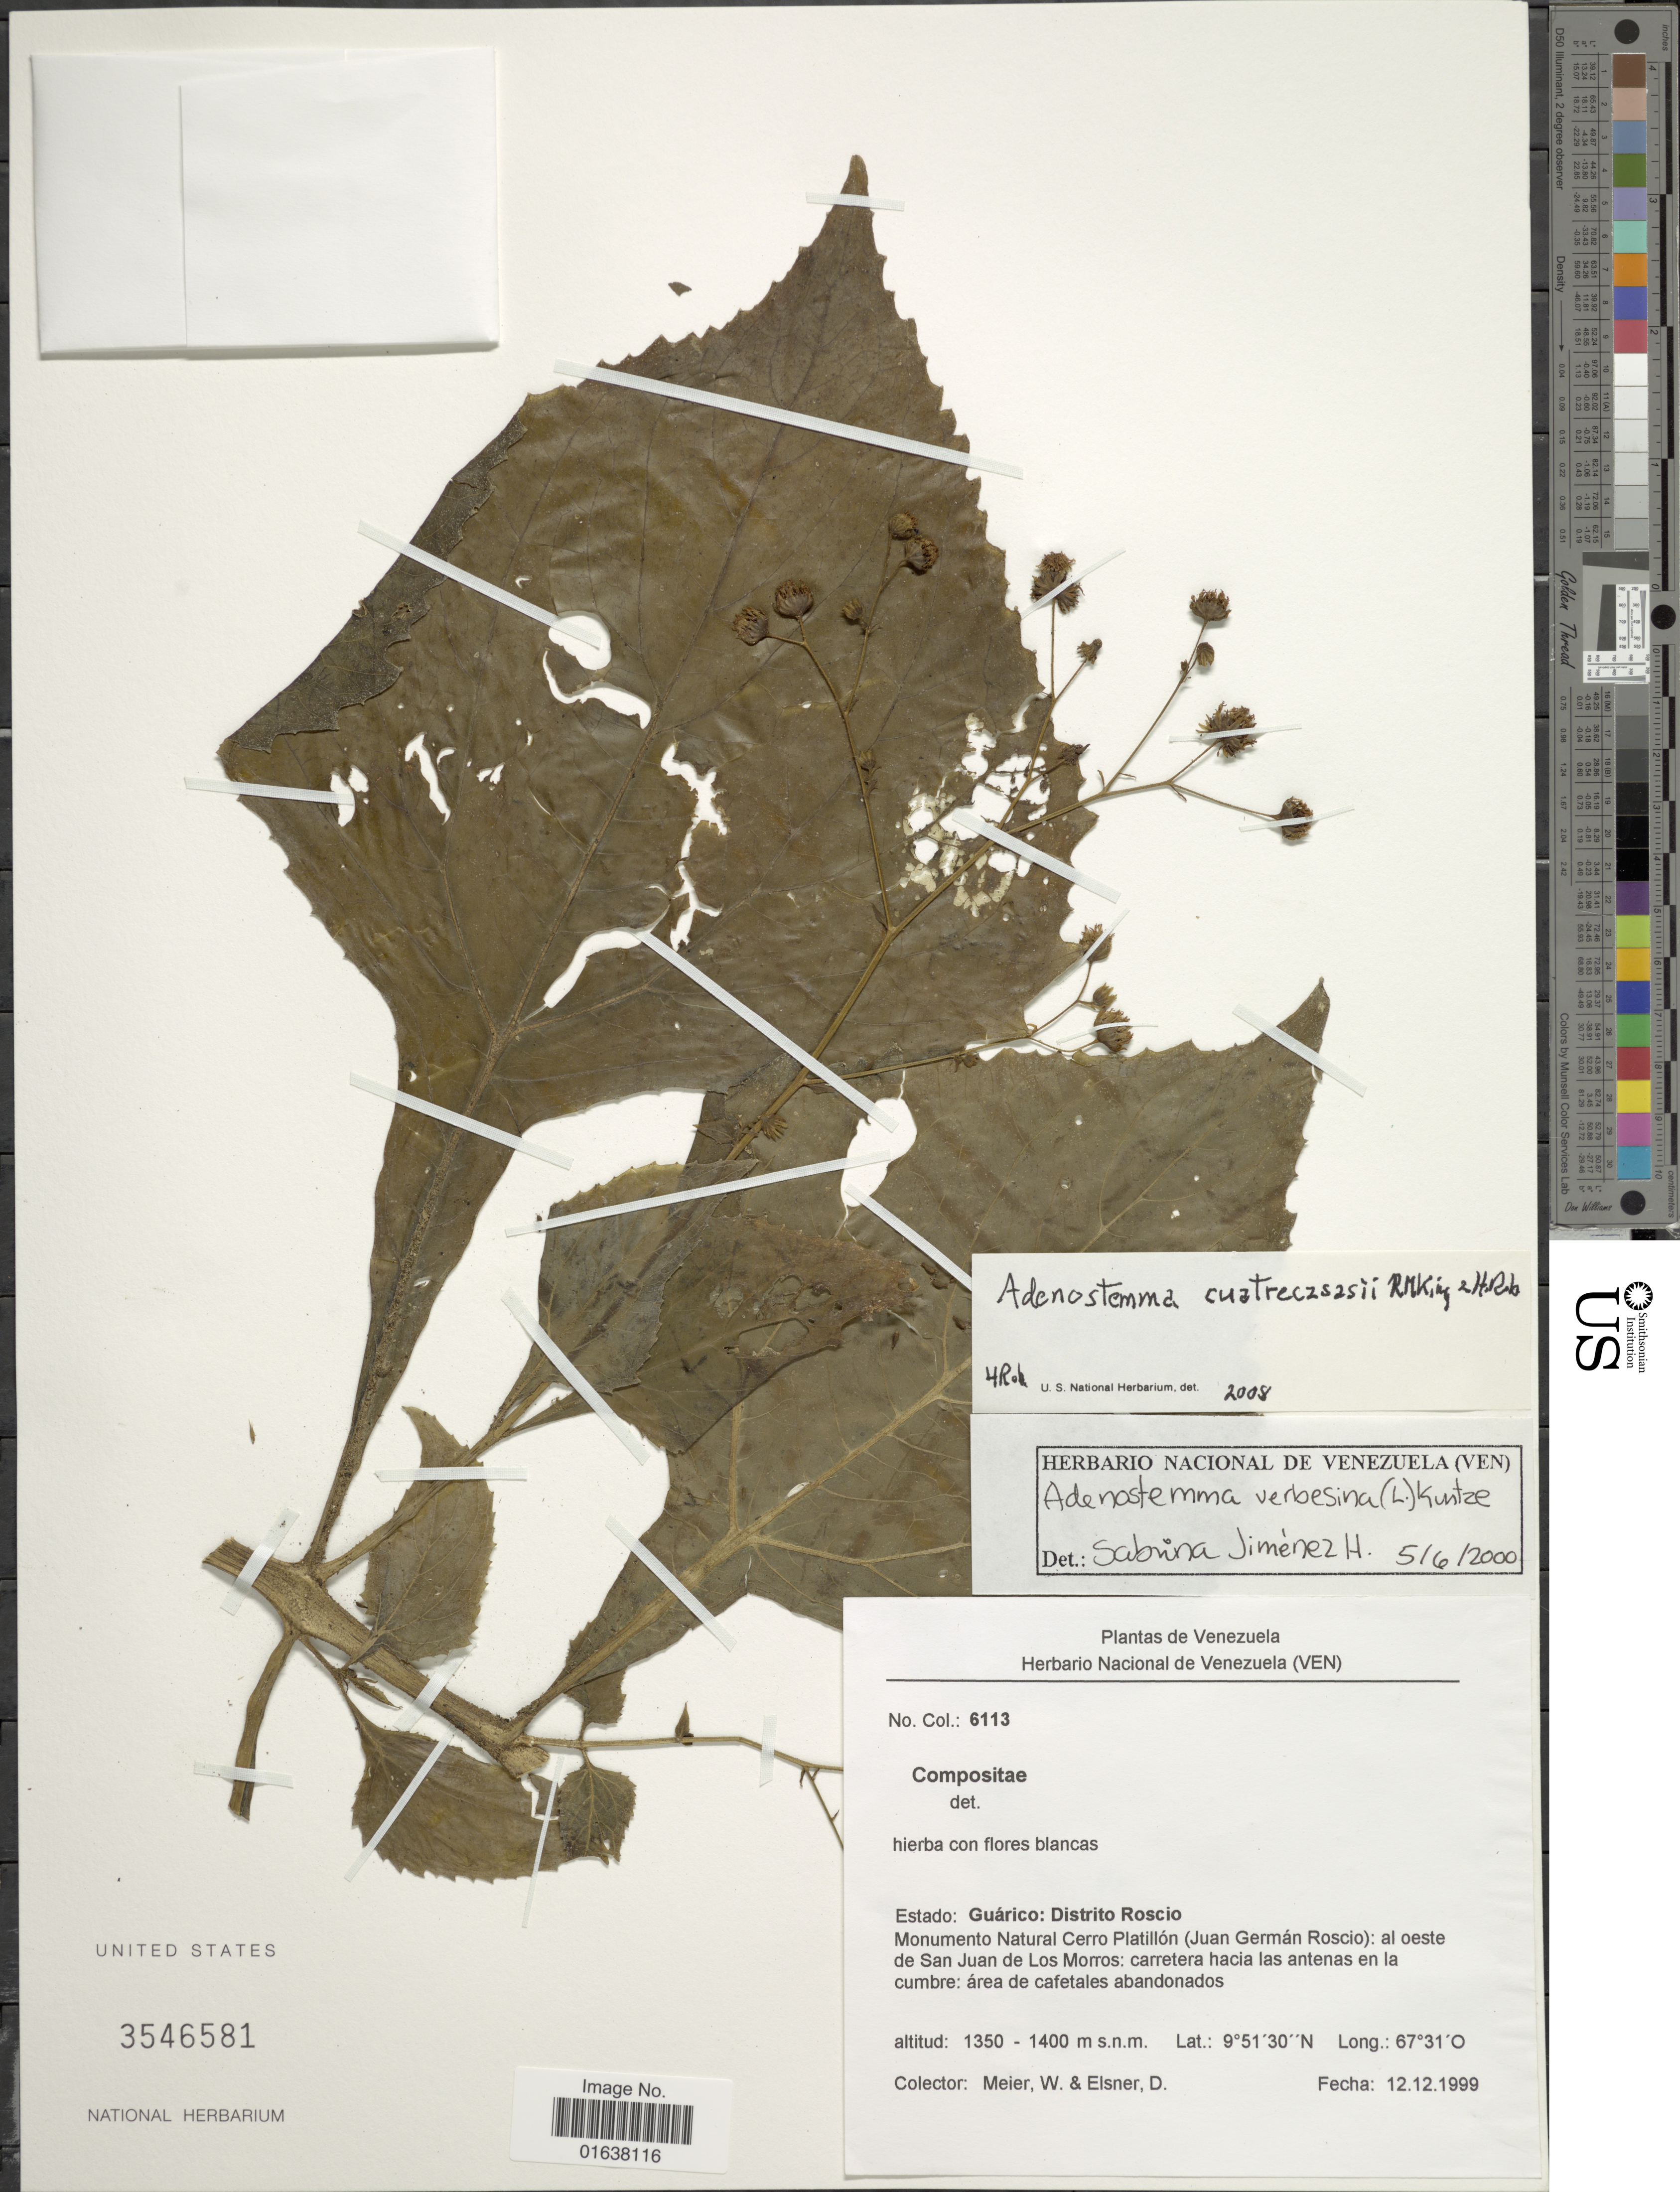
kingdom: Plantae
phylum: Tracheophyta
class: Magnoliopsida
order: Asterales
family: Asteraceae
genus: Adenostemma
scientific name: Adenostemma cuatrecasasii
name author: R.M. King & H. Rob.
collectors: W. Meier & D. Elsner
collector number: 6113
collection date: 1999-12-12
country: Venezuela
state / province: Guárico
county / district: Juan Germán Roscio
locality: Distrito Roscio. Monumento Natural Cerro Platillon (Juan German Roscio): al oeste de San Juan de Los Morros; carretera hacia las antenas en la cumbre; area de cafetales abandonados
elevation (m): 1350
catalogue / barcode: US 3546581